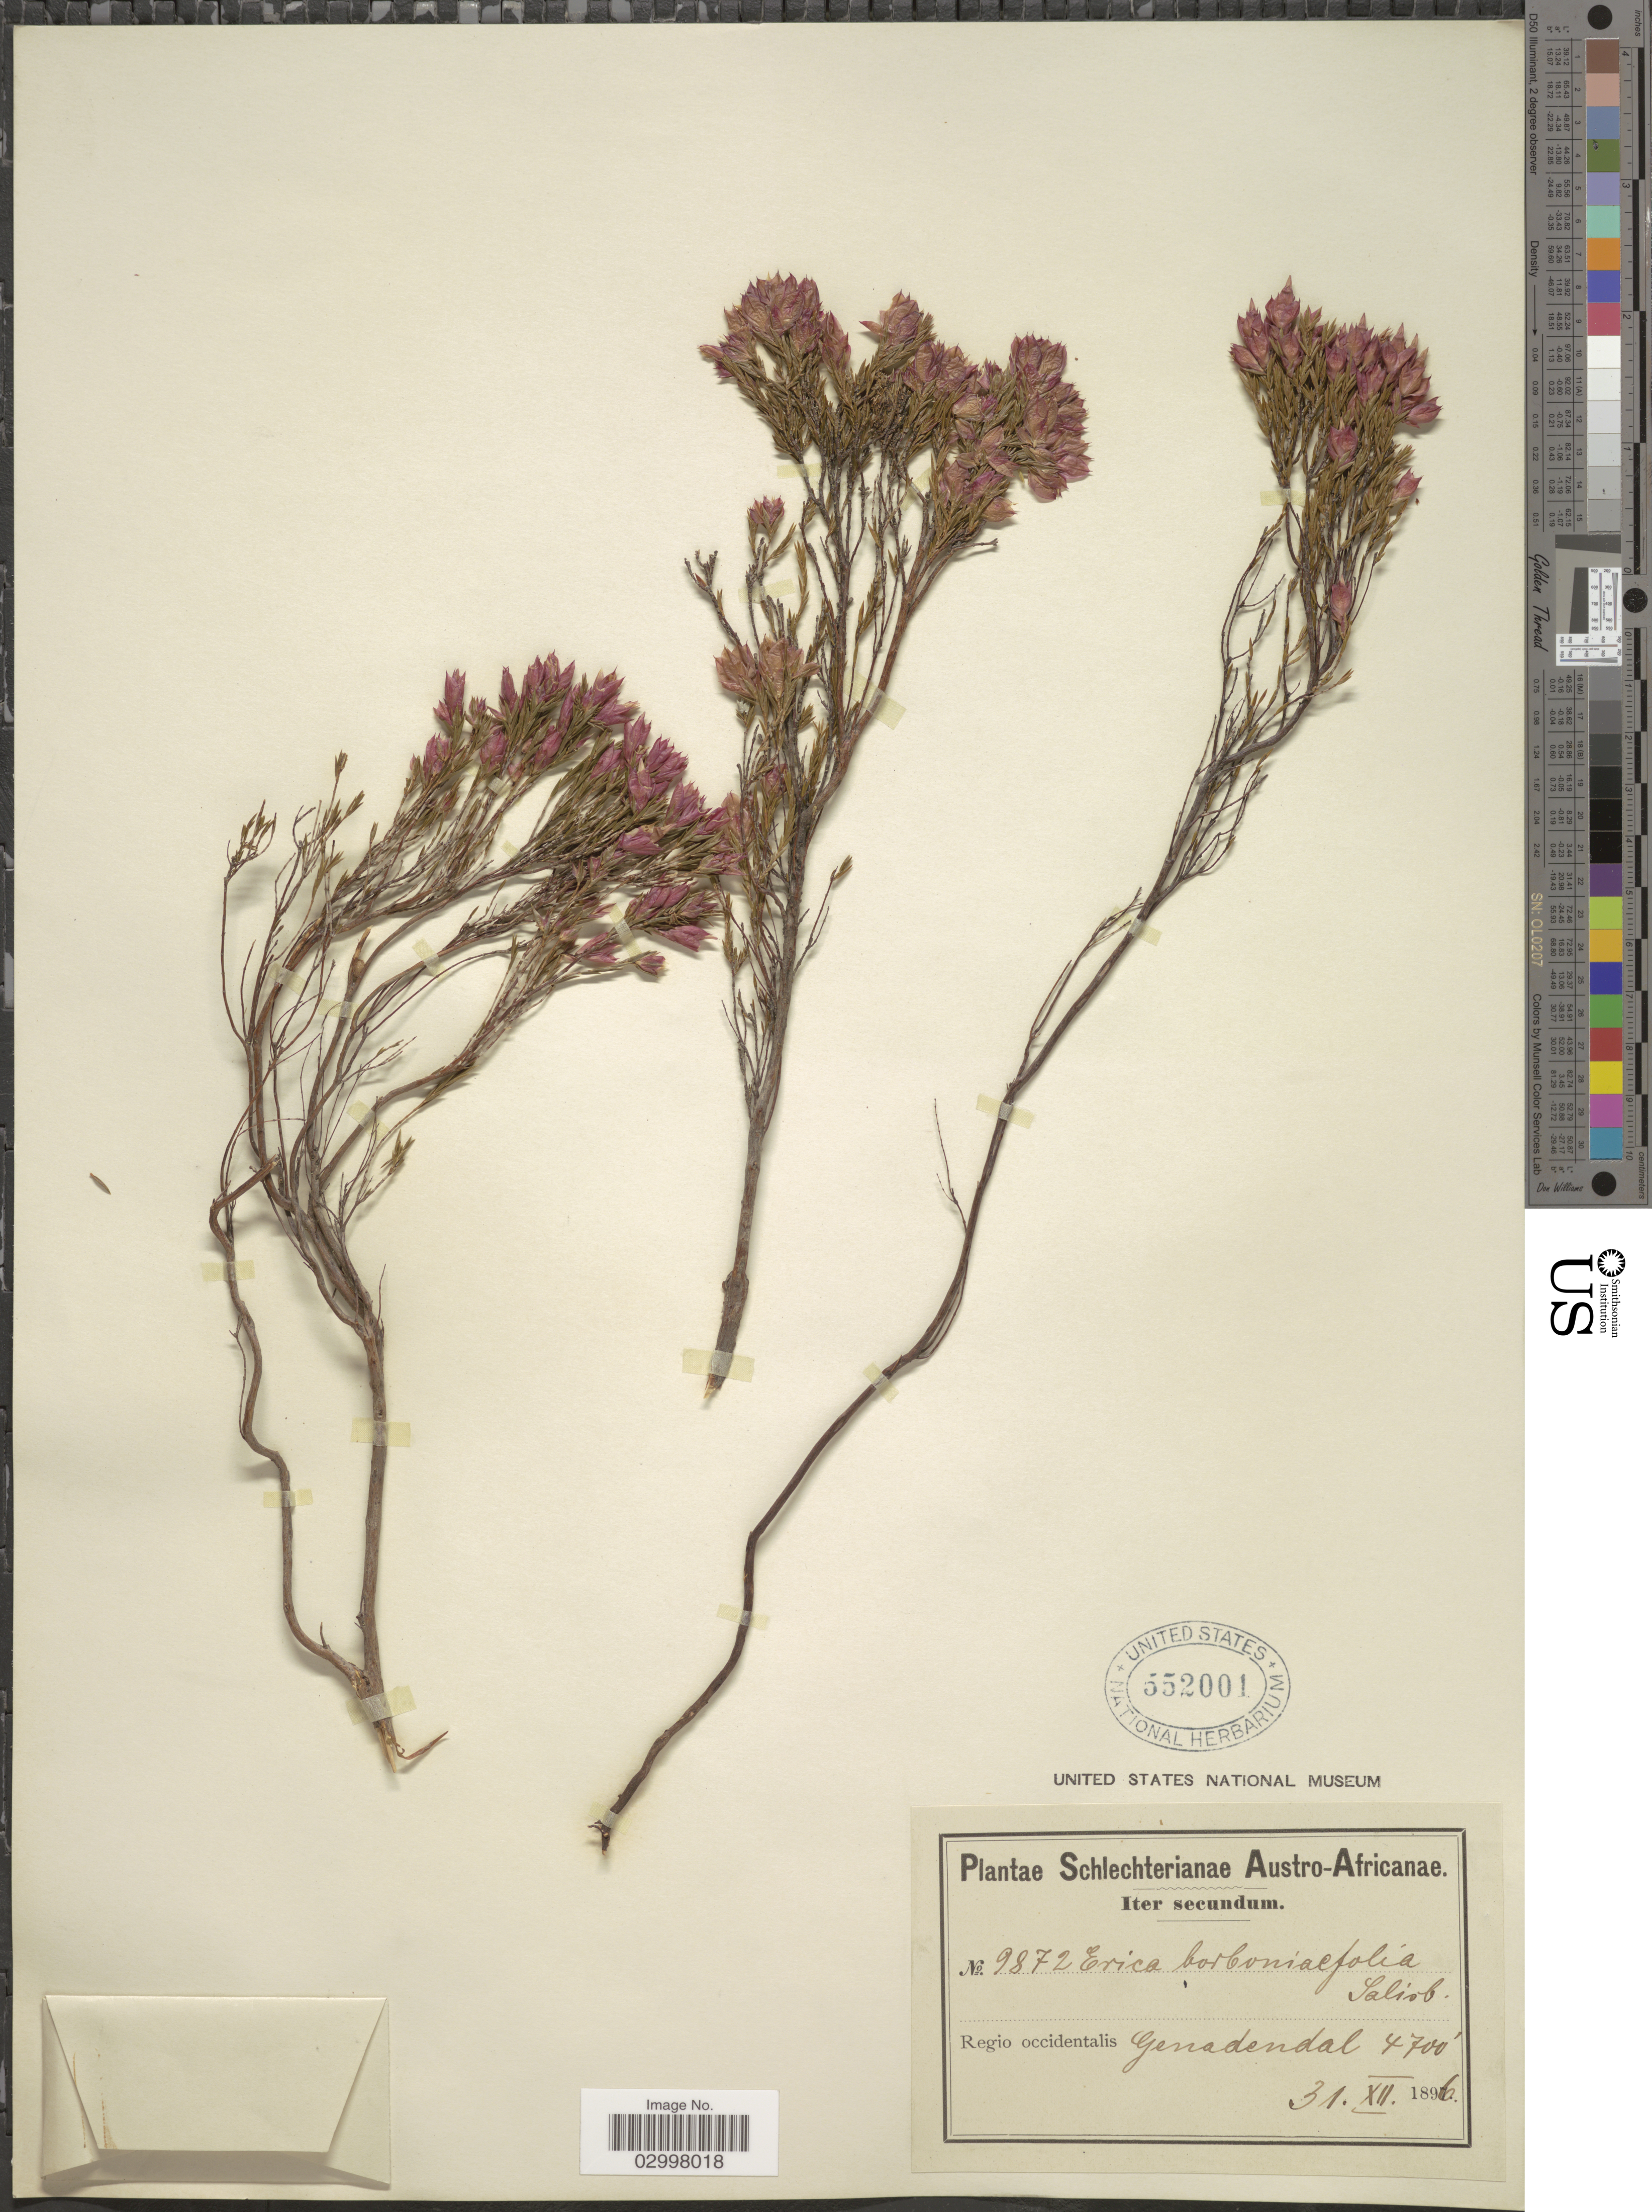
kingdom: Plantae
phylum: Tracheophyta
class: Magnoliopsida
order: Ericales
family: Ericaceae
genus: Erica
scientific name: Erica borboniifolia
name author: Salisb.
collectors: Schlechter, --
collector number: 9872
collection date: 1896-12-31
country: South Africa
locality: Austro-Africanae. Regio occidentalis Genadendal.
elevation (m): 1433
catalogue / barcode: US 552001